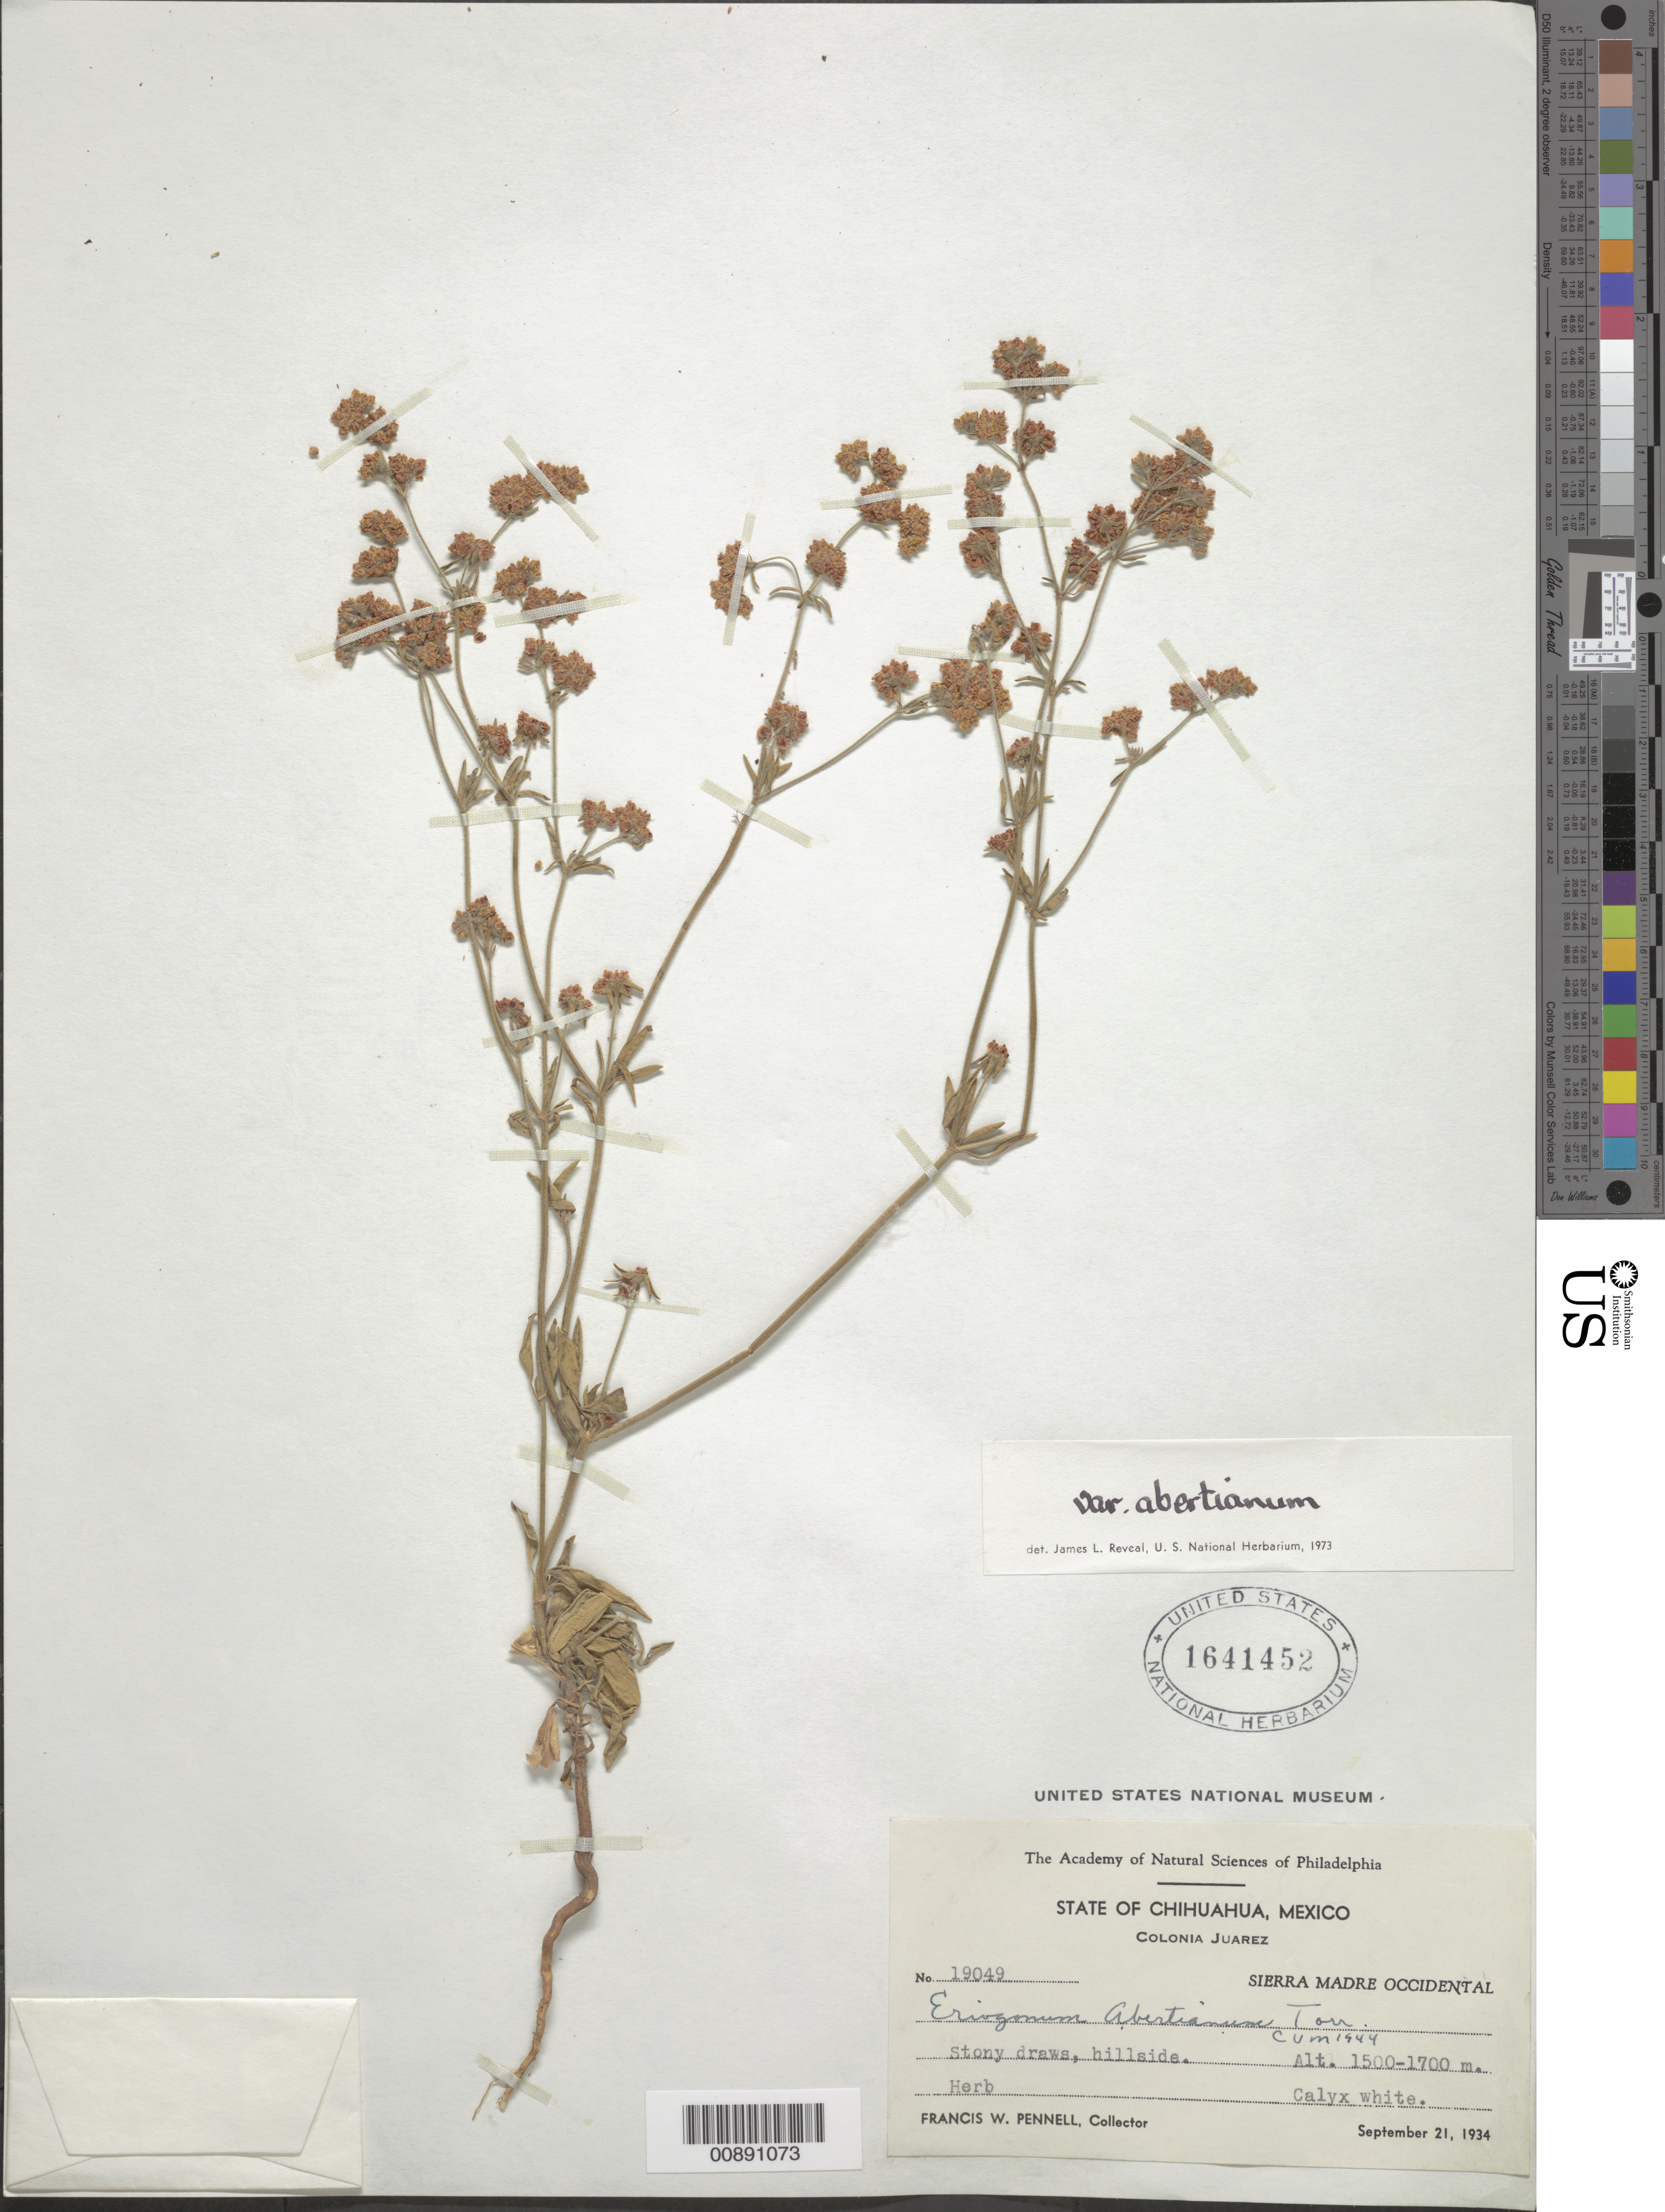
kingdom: Plantae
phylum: Tracheophyta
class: Magnoliopsida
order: Caryophyllales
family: Polygonaceae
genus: Eriogonum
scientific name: Eriogonum abertianum var. abertianum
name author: Torr.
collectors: F. W. Pennell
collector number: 19049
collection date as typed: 21 Sep 1934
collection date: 1934-09-21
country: Mexico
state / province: Chihuahua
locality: Colonia Juárez. Sierra Madre Occidental, Chihuahua.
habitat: Stony draws, hillside.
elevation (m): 1700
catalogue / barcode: US 1641452